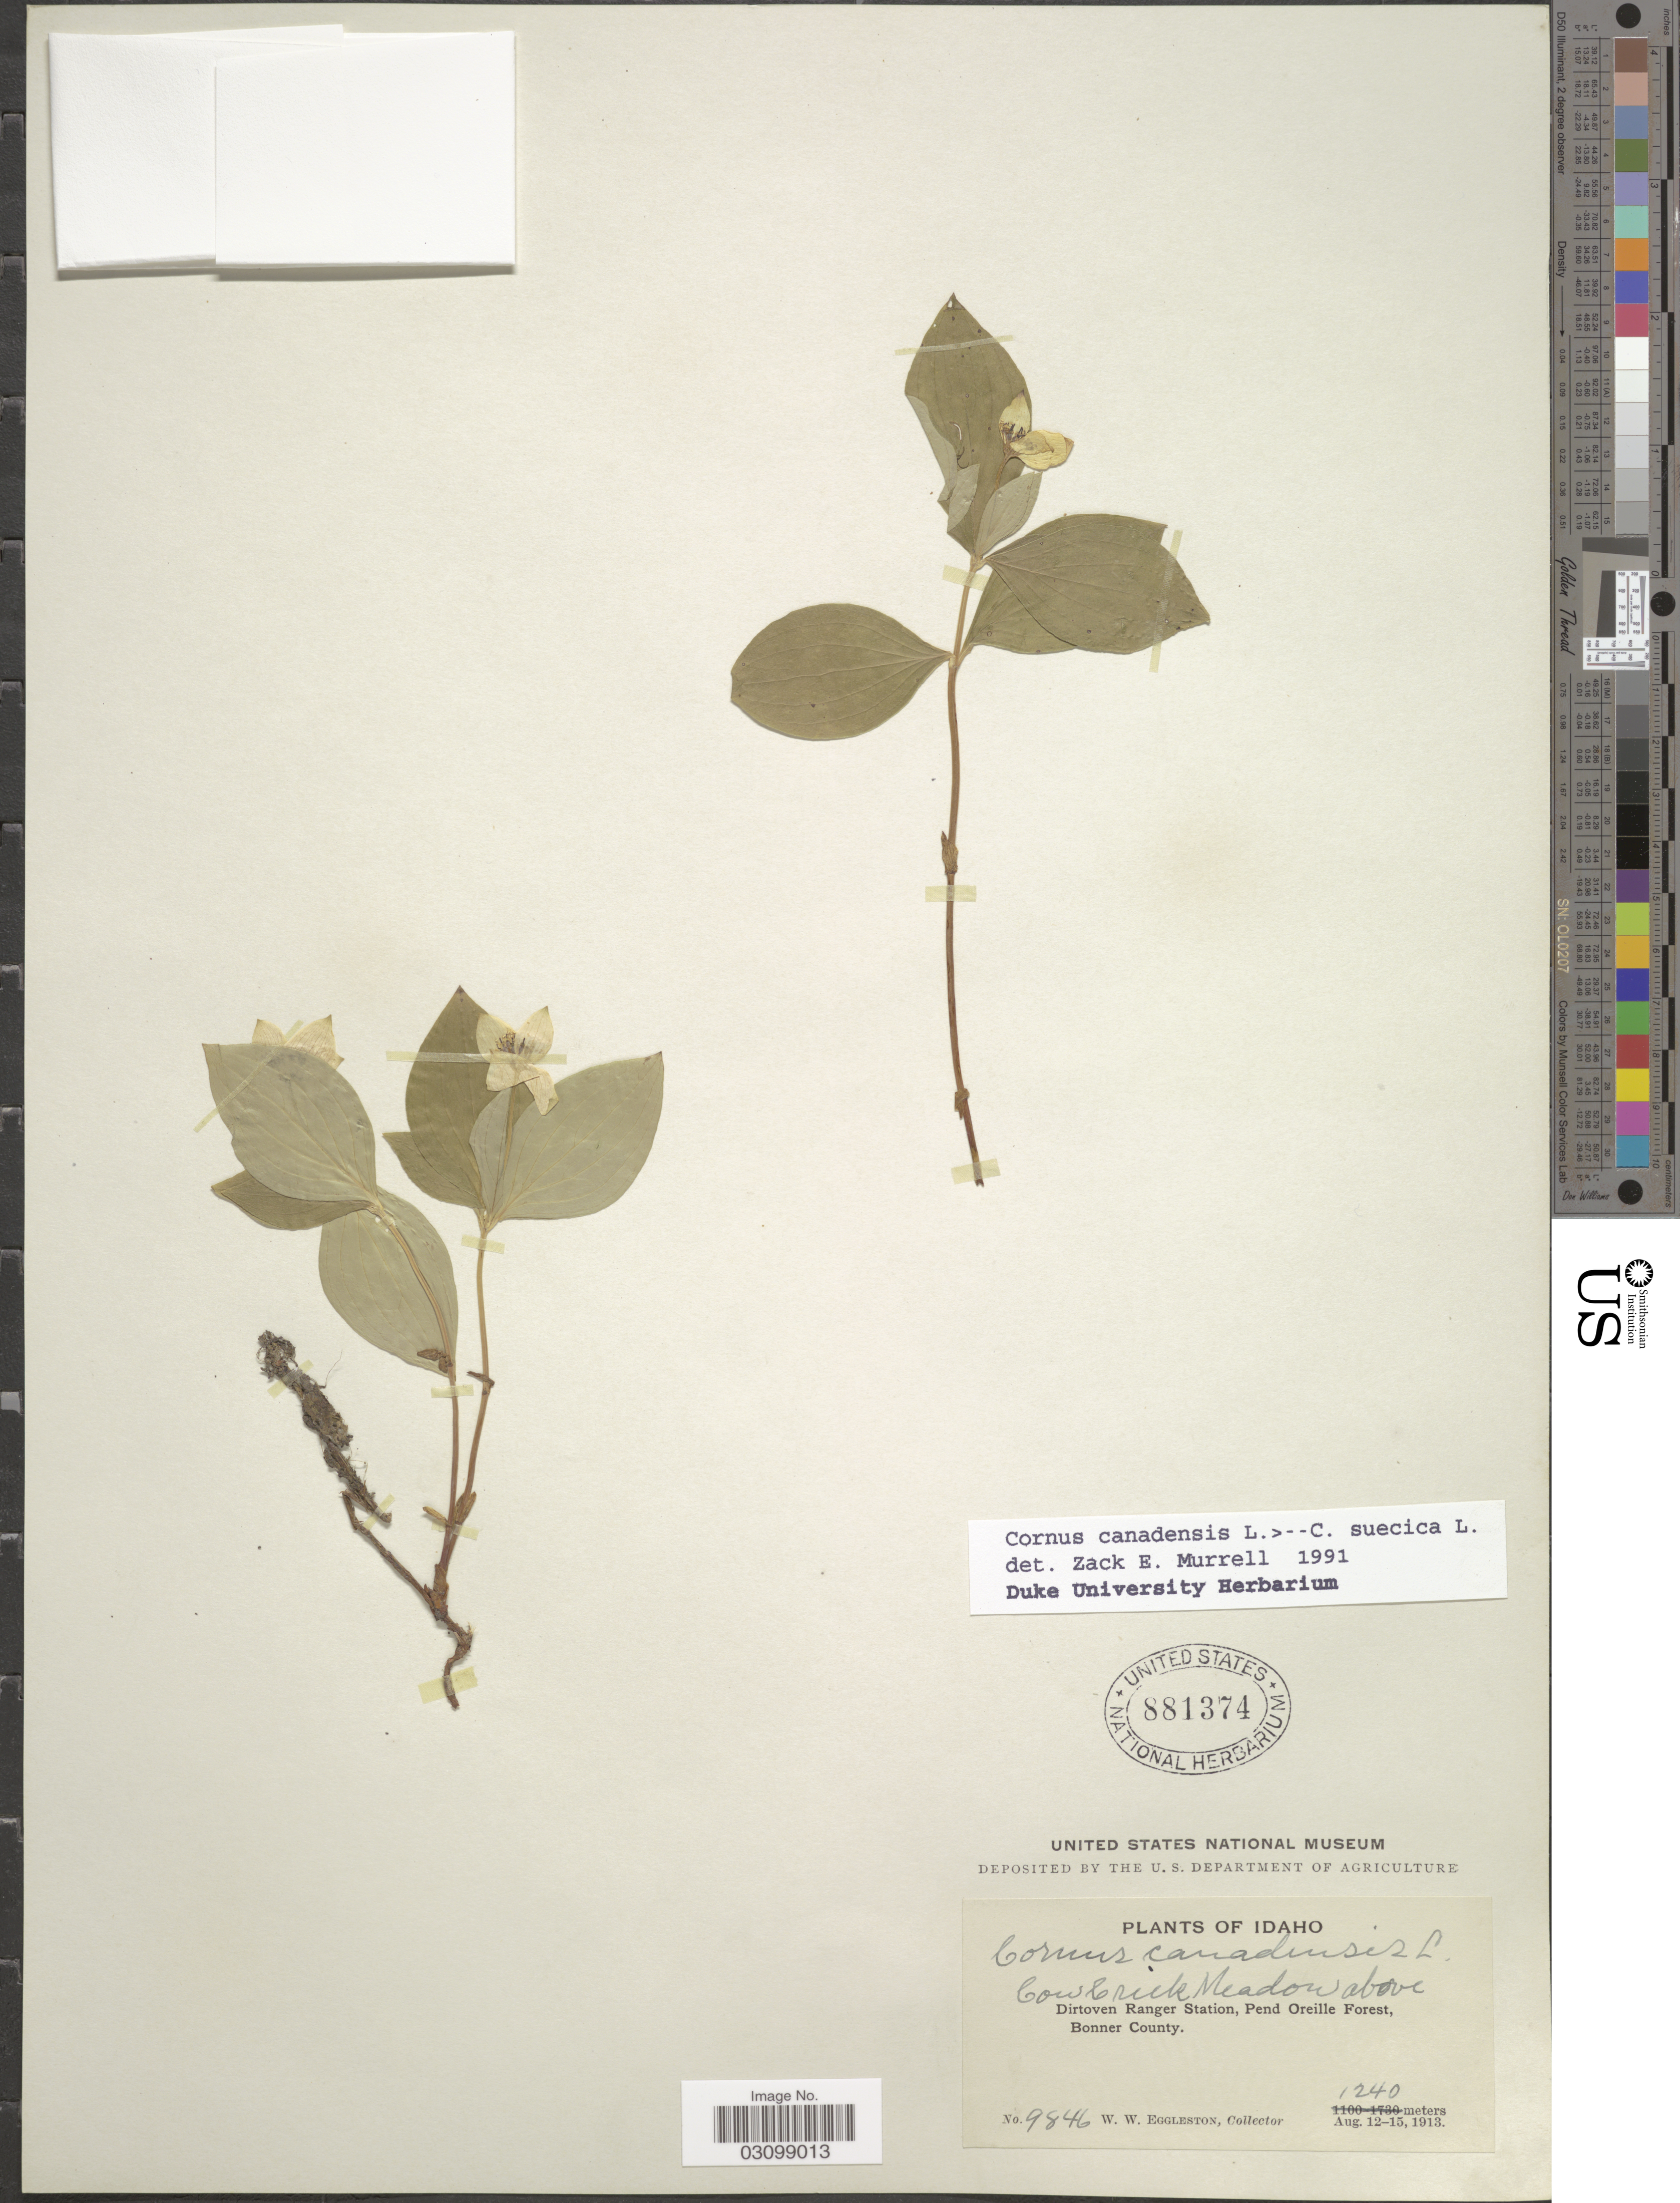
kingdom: Plantae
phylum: Tracheophyta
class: Magnoliopsida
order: Cornales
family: Cornaceae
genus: Cornus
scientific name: Cornus sp.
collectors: W. W. Eggleston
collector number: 9846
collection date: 1913-08-12/1913-08-15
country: United States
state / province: Idaho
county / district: Bonner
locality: Cow Creek Meadow above Dirtoven Ranger Station, Pend Oreille Forest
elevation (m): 1240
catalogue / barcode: US 881374